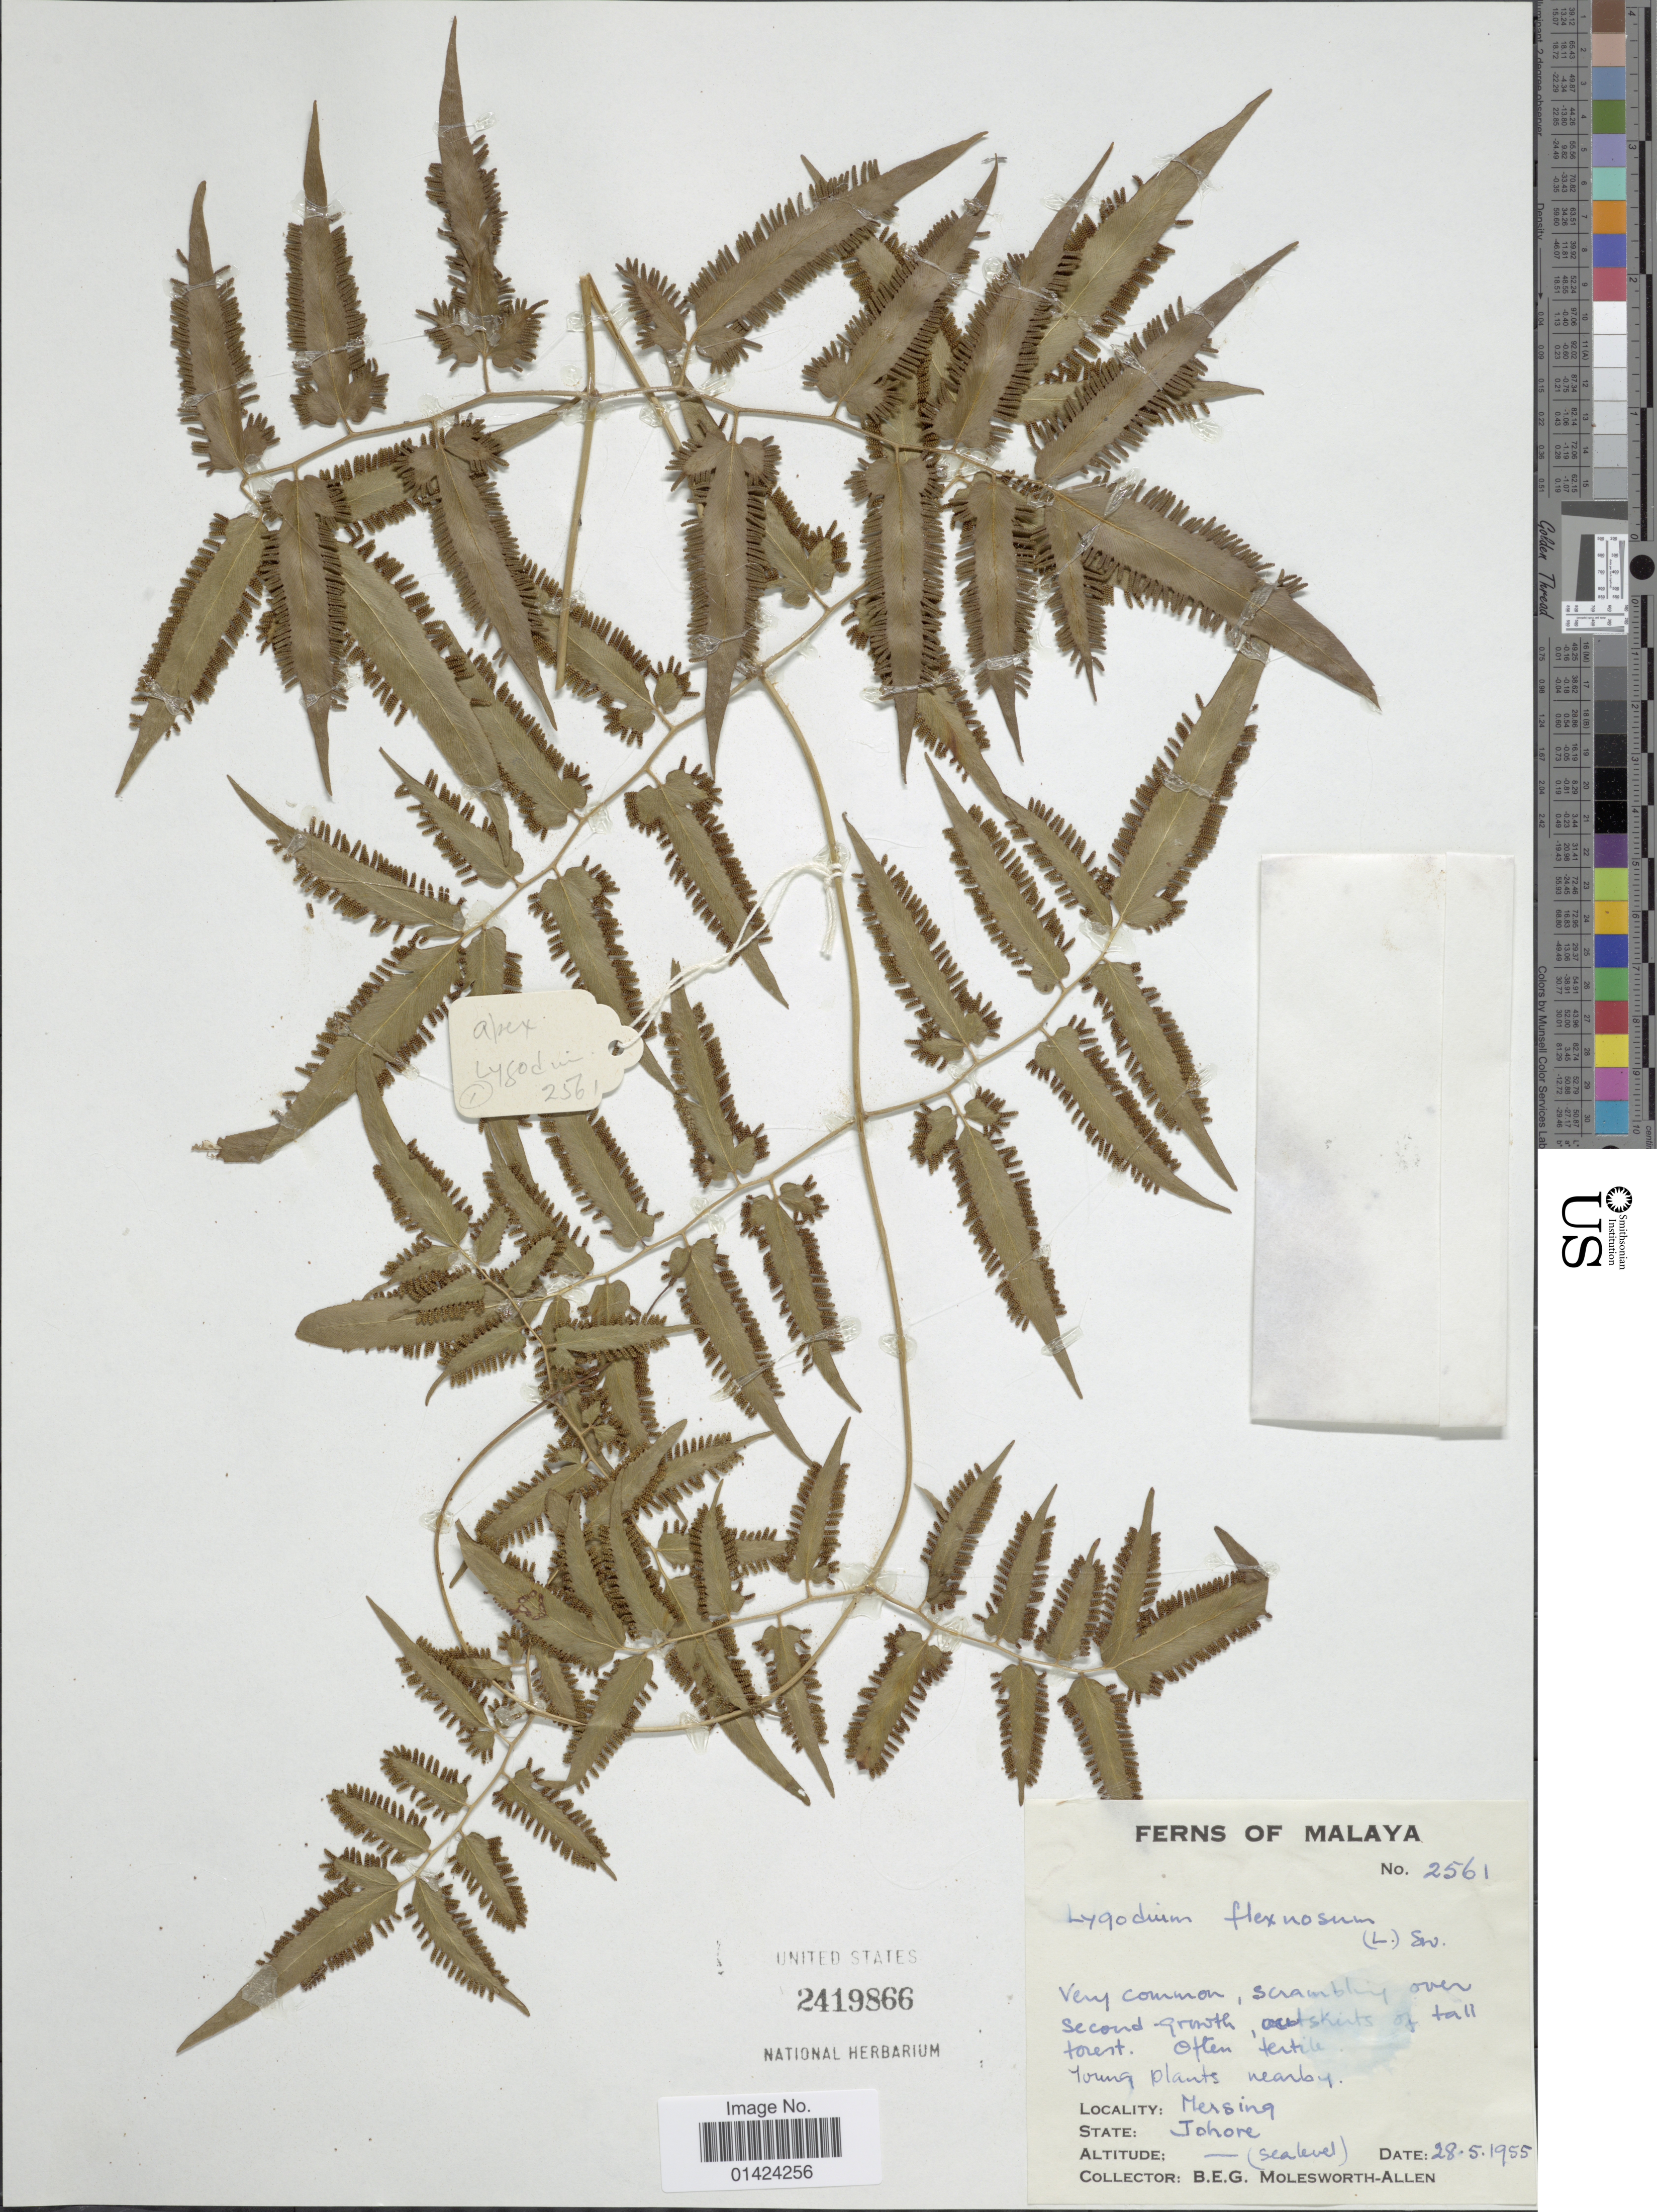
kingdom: Plantae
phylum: Tracheophyta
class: Polypodiopsida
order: Schizaeales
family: Lygodiaceae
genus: Lygodium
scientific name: Lygodium flexuosum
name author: Sw.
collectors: B. E. G. Molesworth-Allen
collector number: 2561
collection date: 1955-05-28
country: Malaysia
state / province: Johor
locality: Malaya. Mersing. Johore.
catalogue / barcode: US 2419866